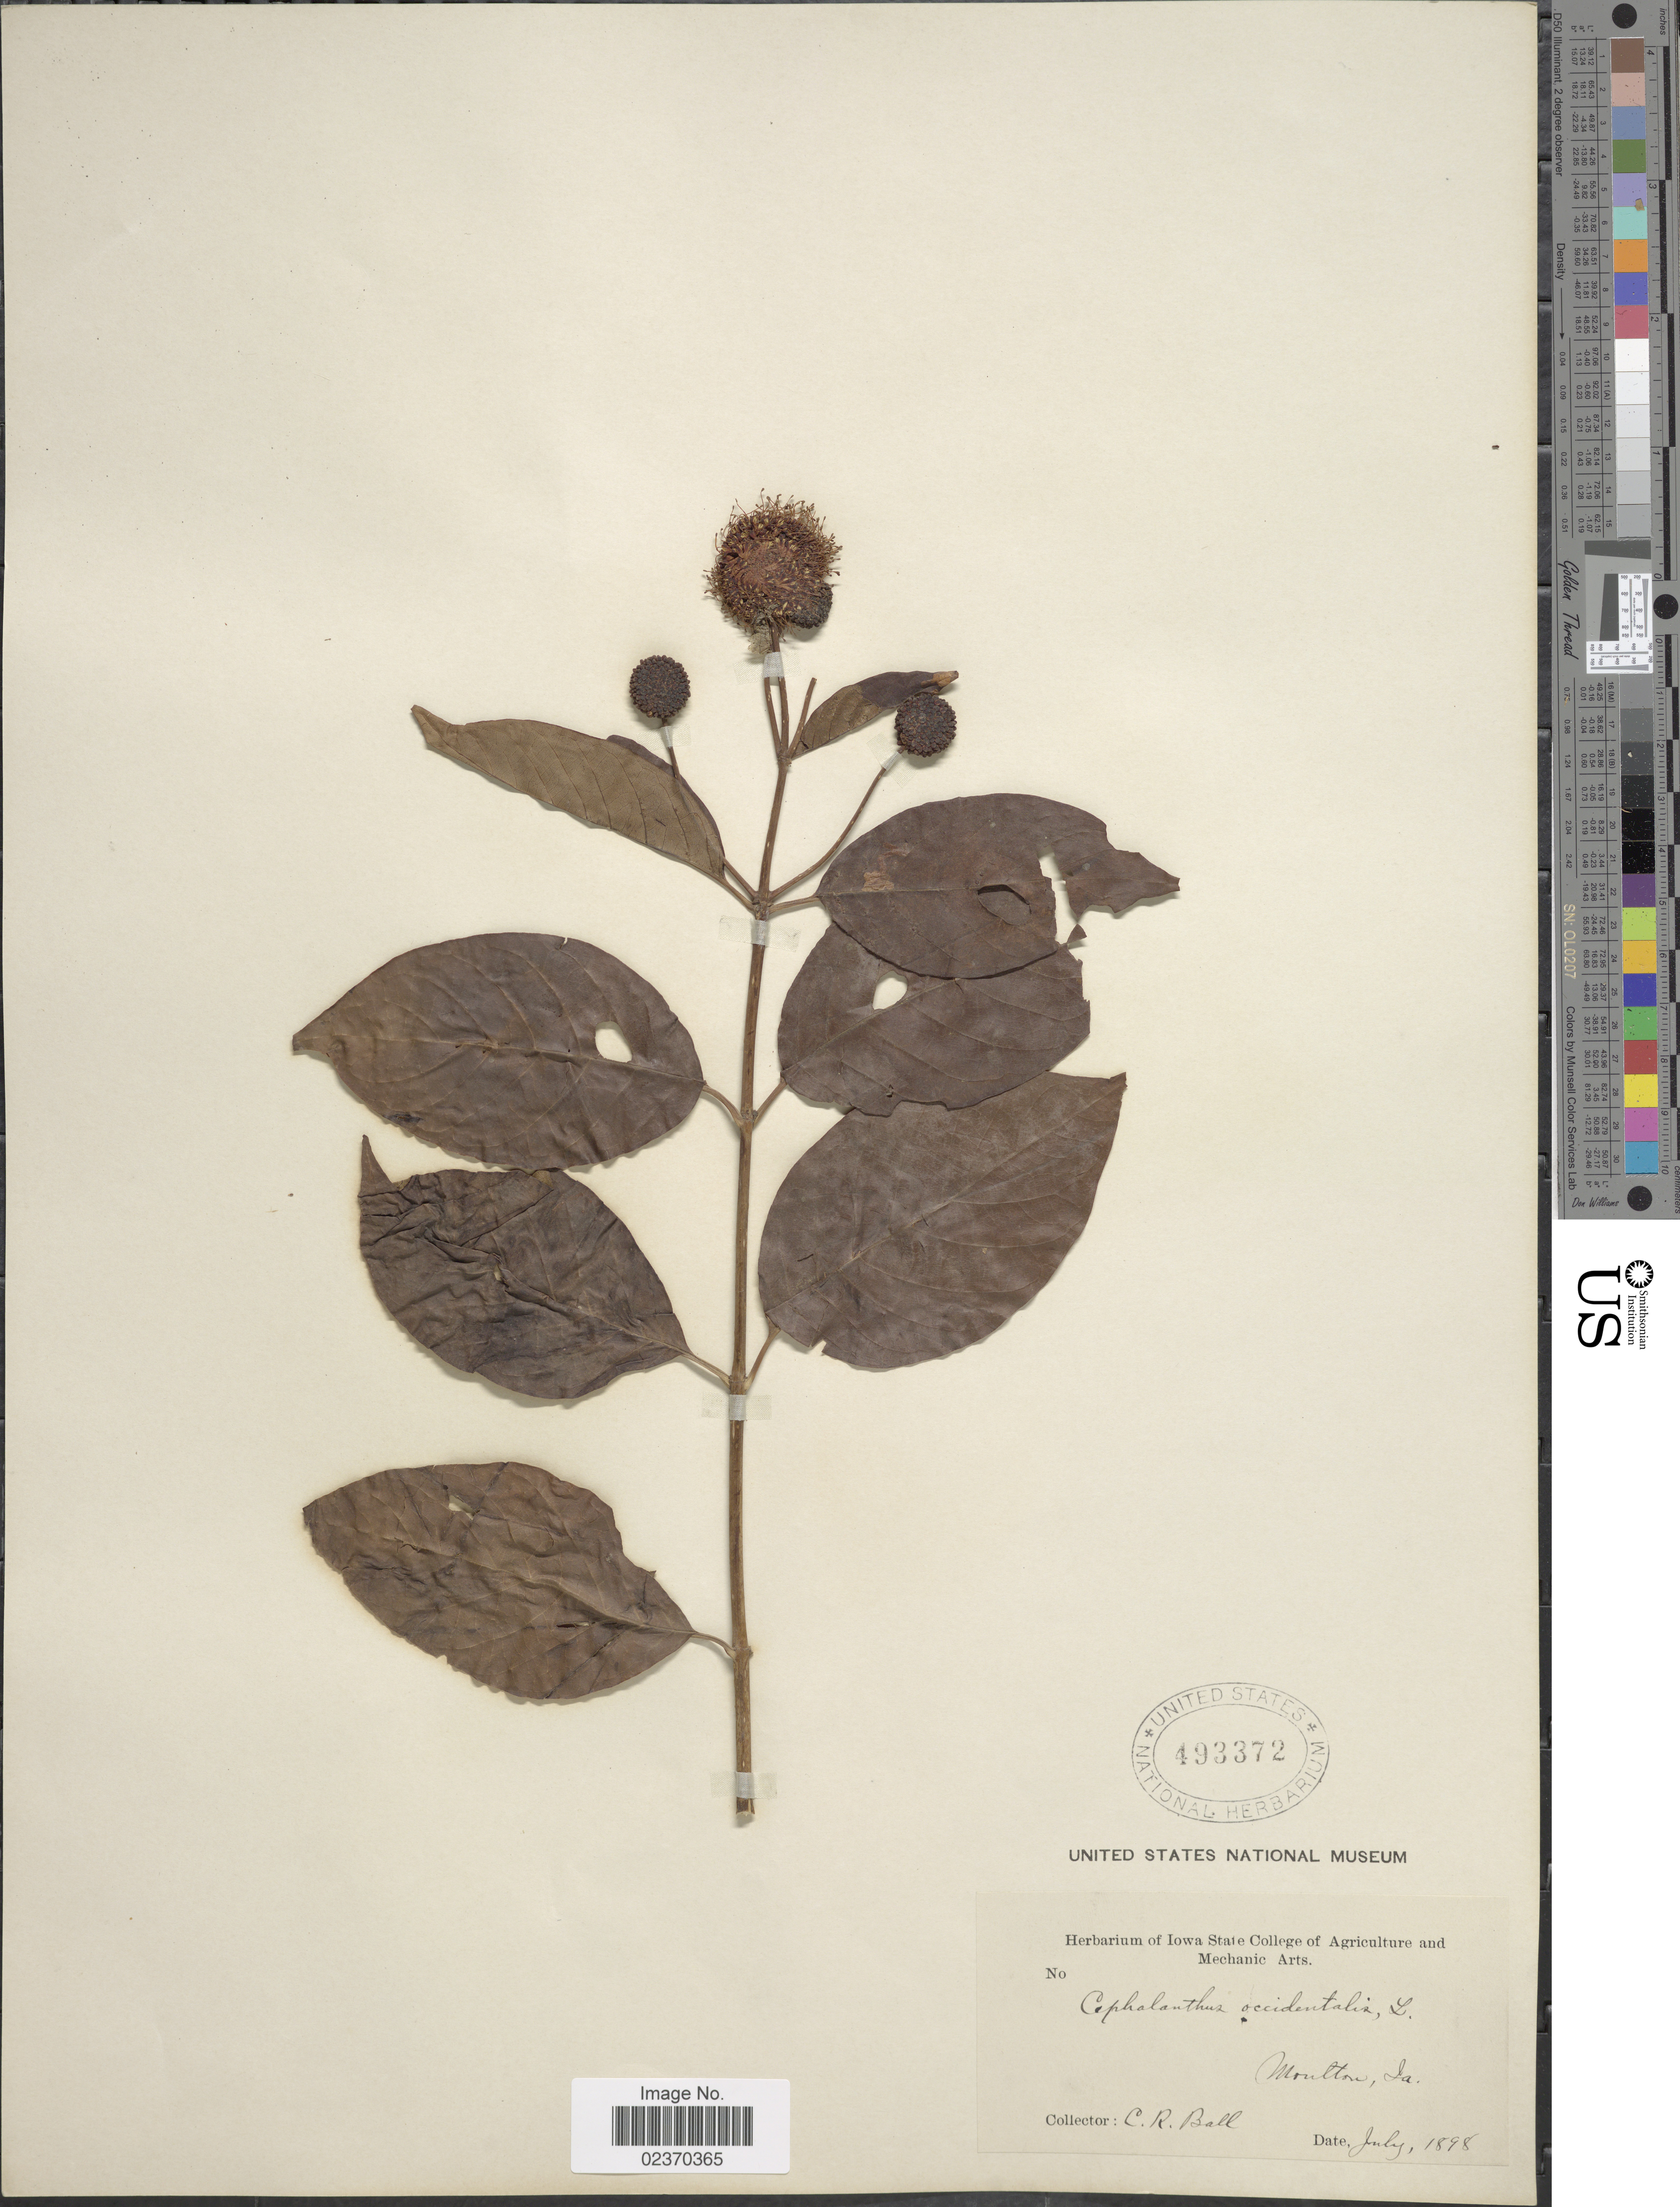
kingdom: Plantae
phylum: Tracheophyta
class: Magnoliopsida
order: Gentianales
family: Rubiaceae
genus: Cephalanthus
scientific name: Cephalanthus occidentalis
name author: L.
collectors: C. R. Ball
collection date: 1898-07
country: United States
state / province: Iowa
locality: Moulton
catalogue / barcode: US 493372